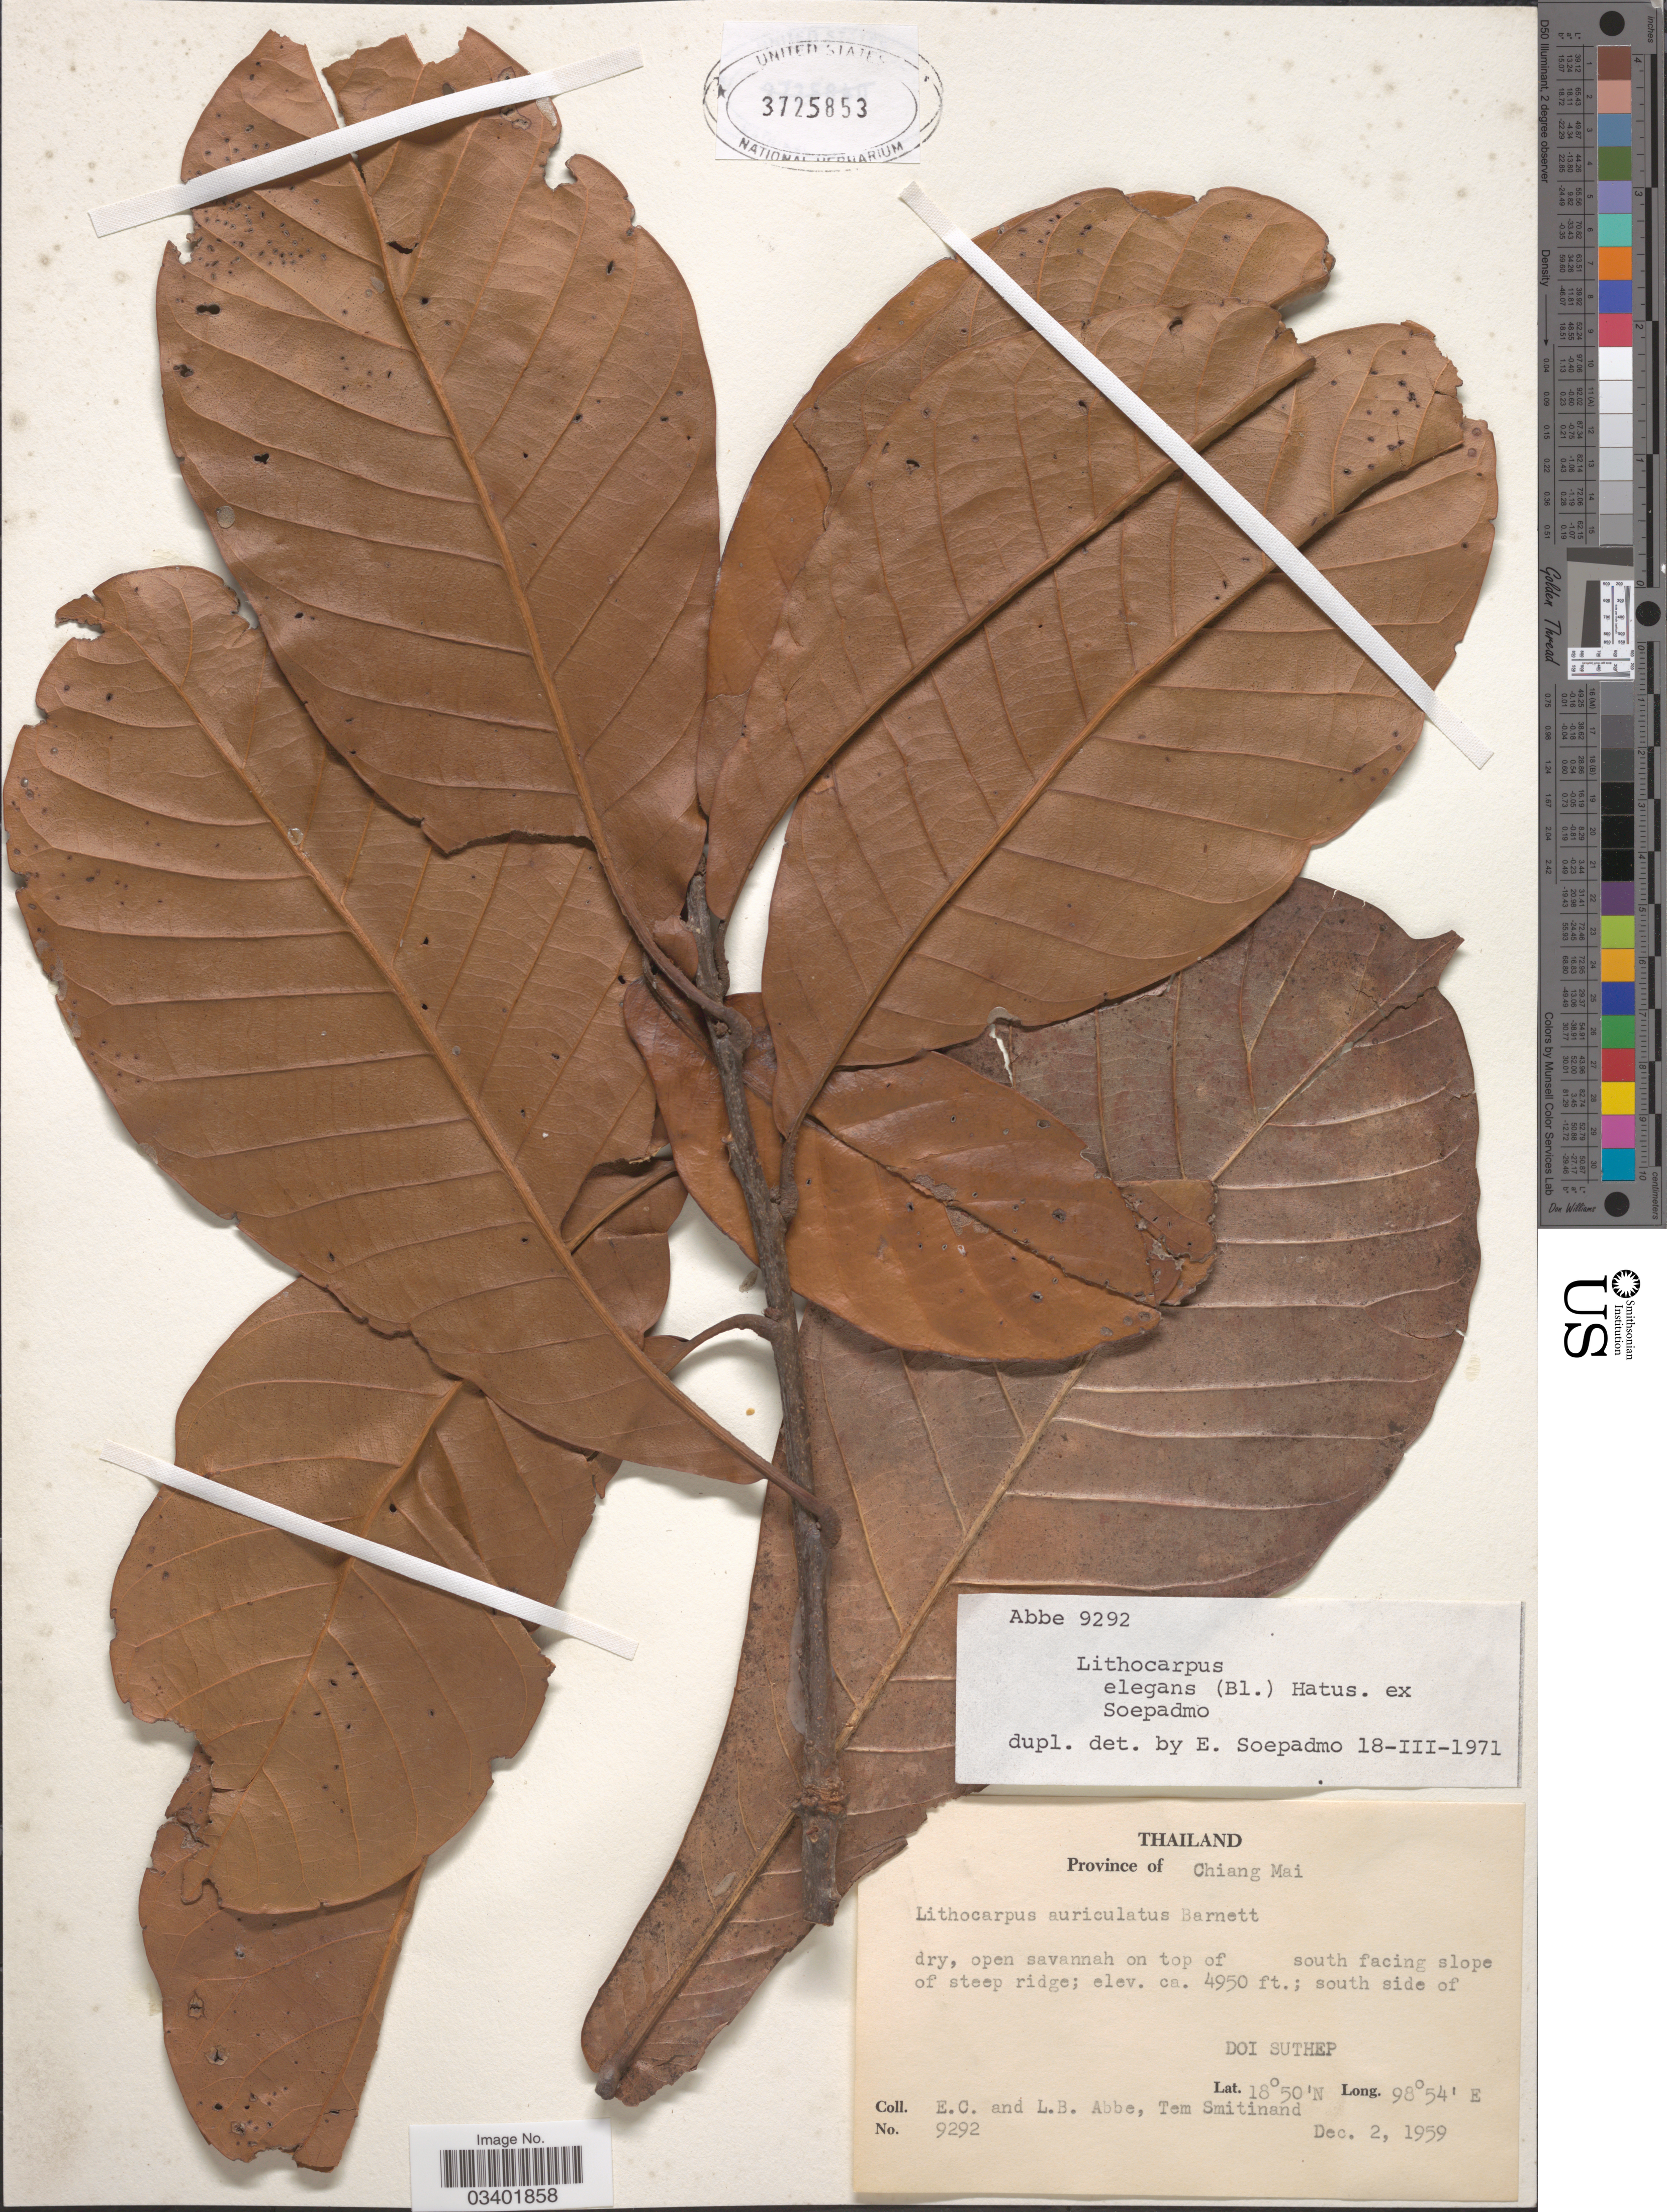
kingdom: Plantae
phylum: Tracheophyta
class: Magnoliopsida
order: Fagales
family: Fagaceae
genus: Lithocarpus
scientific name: Lithocarpus elegans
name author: (Blume) Hatus. ex Soepadmo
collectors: E. C. Abbe, L. B. Abbe & T. Smitinand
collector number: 9292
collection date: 1959-12-02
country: Thailand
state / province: Chiang Mai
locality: Dry, open savannah on top of south facing slope of steep ridge; south side of Doi Suthep.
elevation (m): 1509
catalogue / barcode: US 3725853